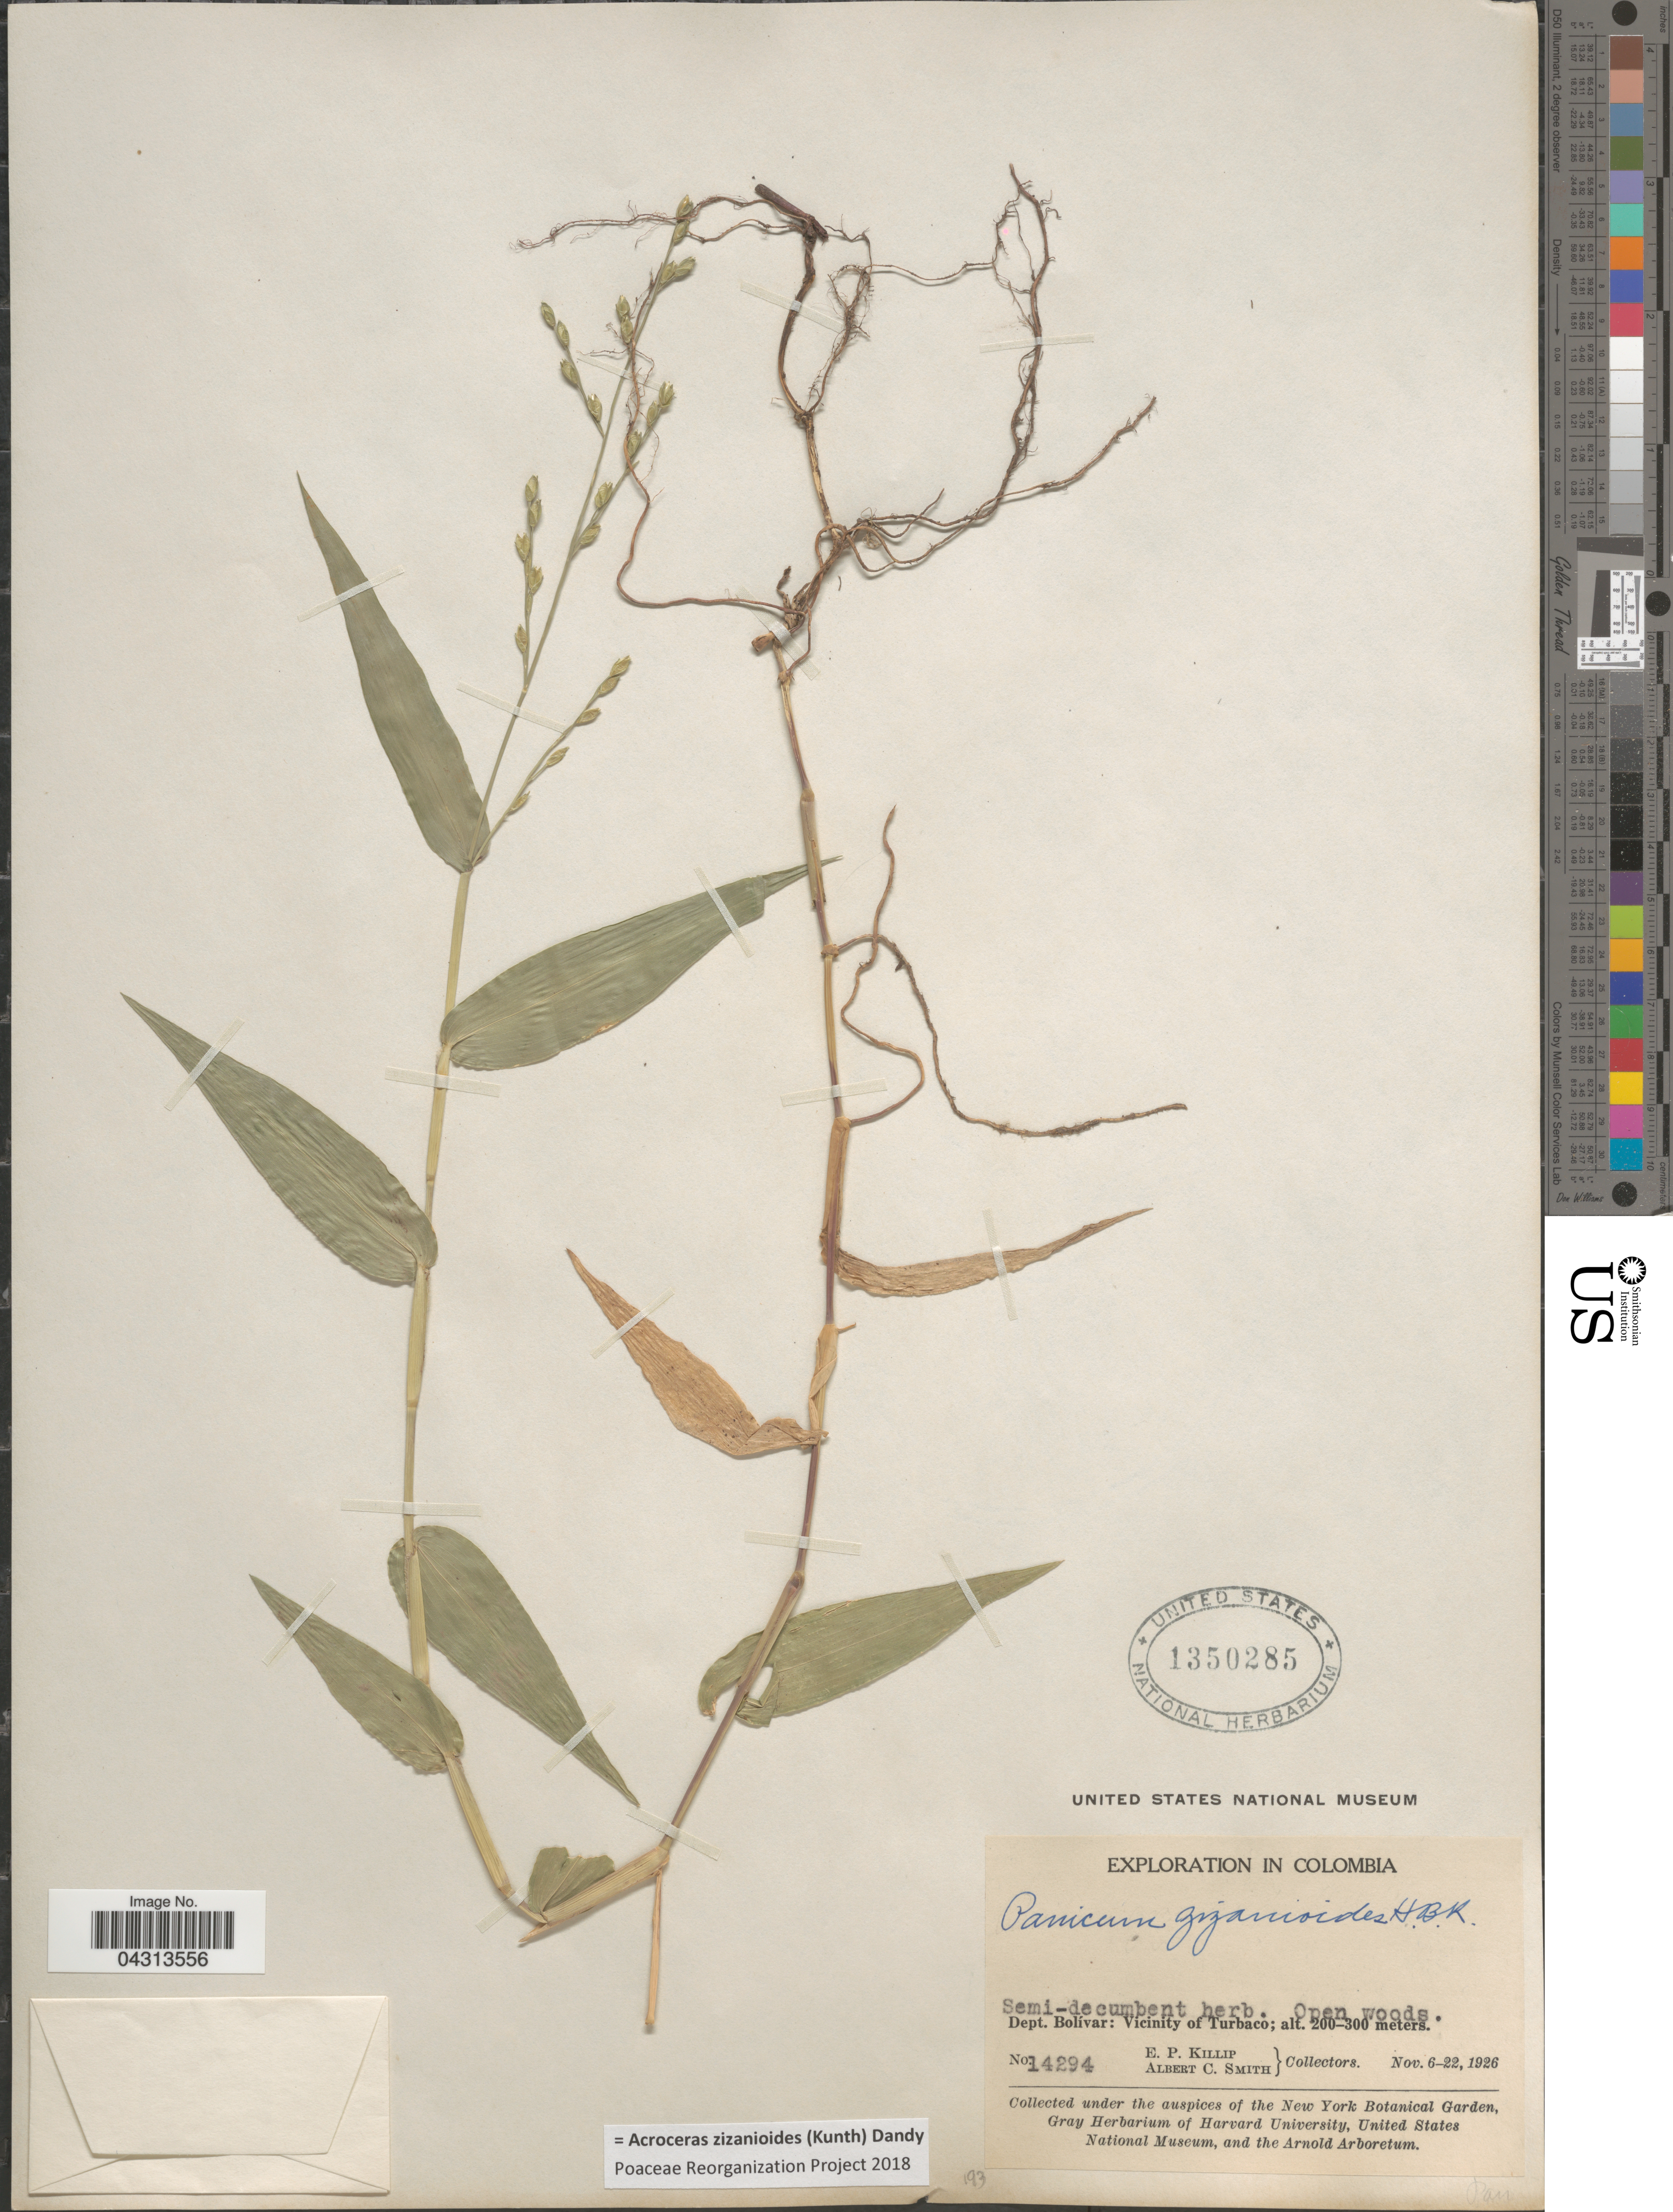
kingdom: Plantae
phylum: Tracheophyta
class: Liliopsida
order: Poales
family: Poaceae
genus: Acroceras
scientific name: Acroceras zizanioides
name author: (Kunth) Dandy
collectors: E. P. Killip & A. C. Smith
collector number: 14294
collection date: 1926-11-06/1926-11-22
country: Colombia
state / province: Bolívar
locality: Exploration in Colombia. Open woods. Dept. Bolívar: Vicinity of Turbaco.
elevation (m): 200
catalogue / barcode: US 1350285